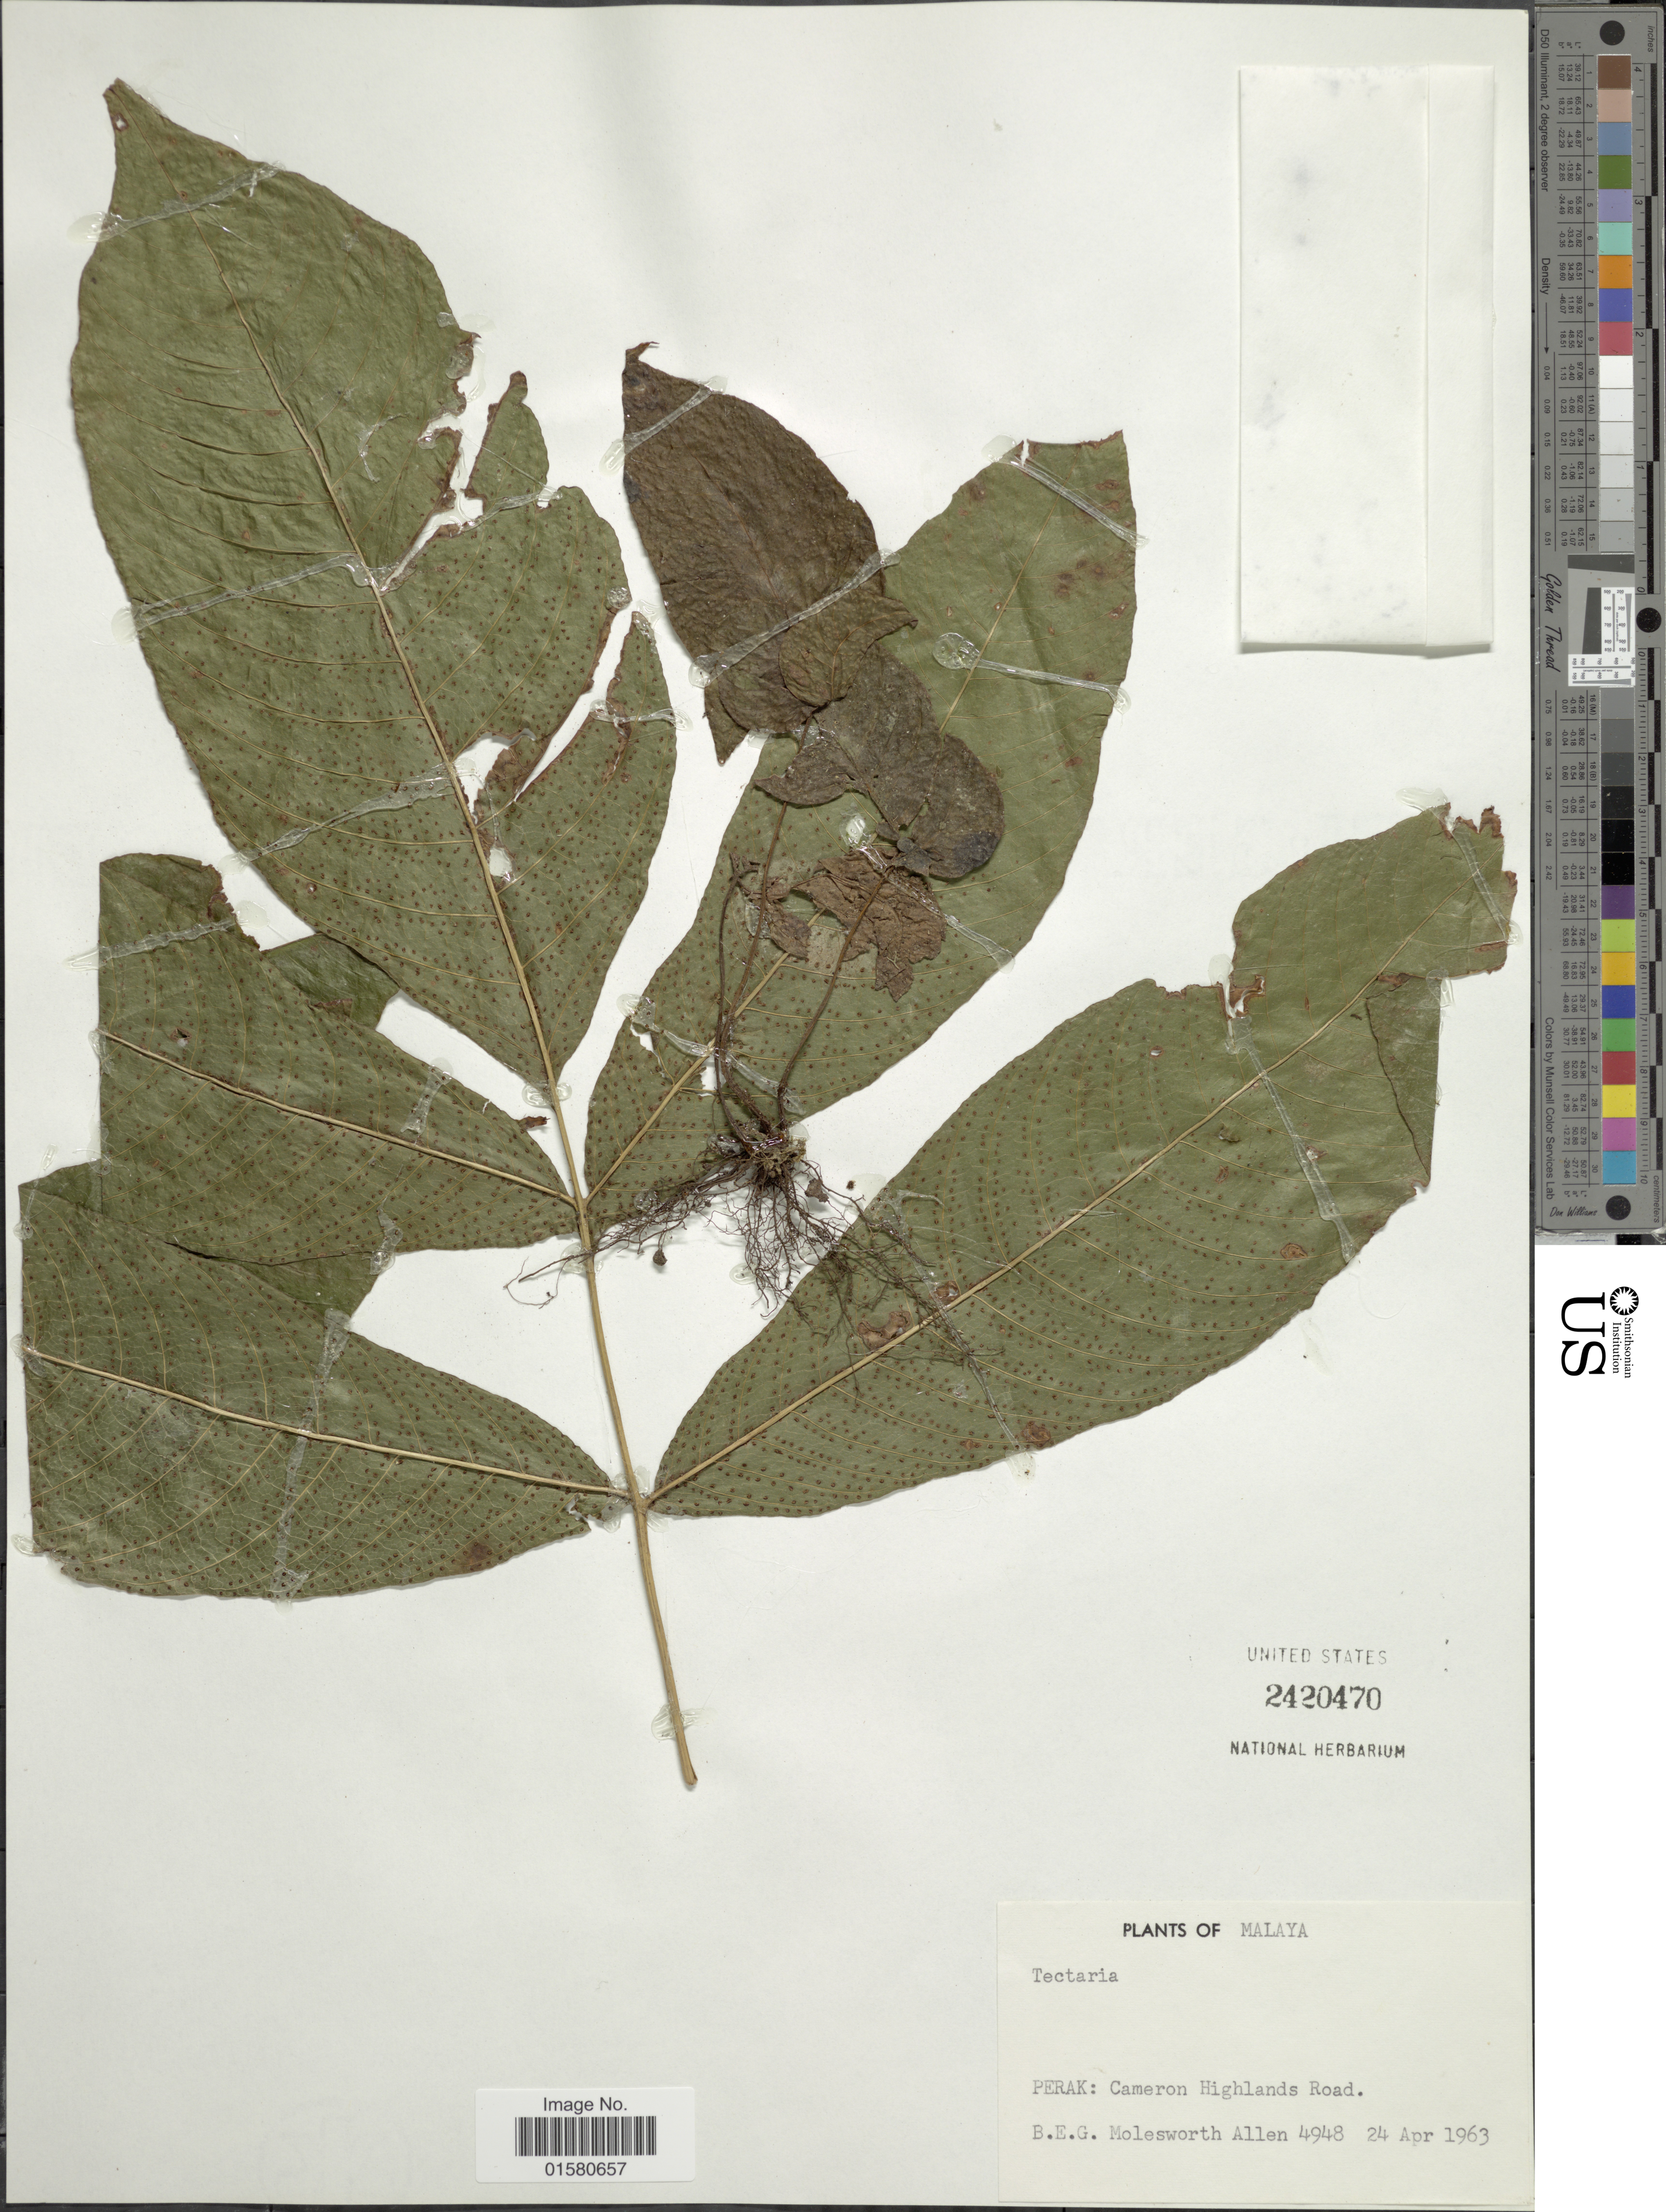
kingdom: Plantae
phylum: Tracheophyta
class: Polypodiopsida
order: Polypodiales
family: Tectariaceae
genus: Tectaria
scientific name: Tectaria sp.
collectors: B. E. G. Molesworth-Allen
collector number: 4948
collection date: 1963-04-24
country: Malaysia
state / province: Perak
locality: Cameron Highlands Road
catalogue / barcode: US 2420470